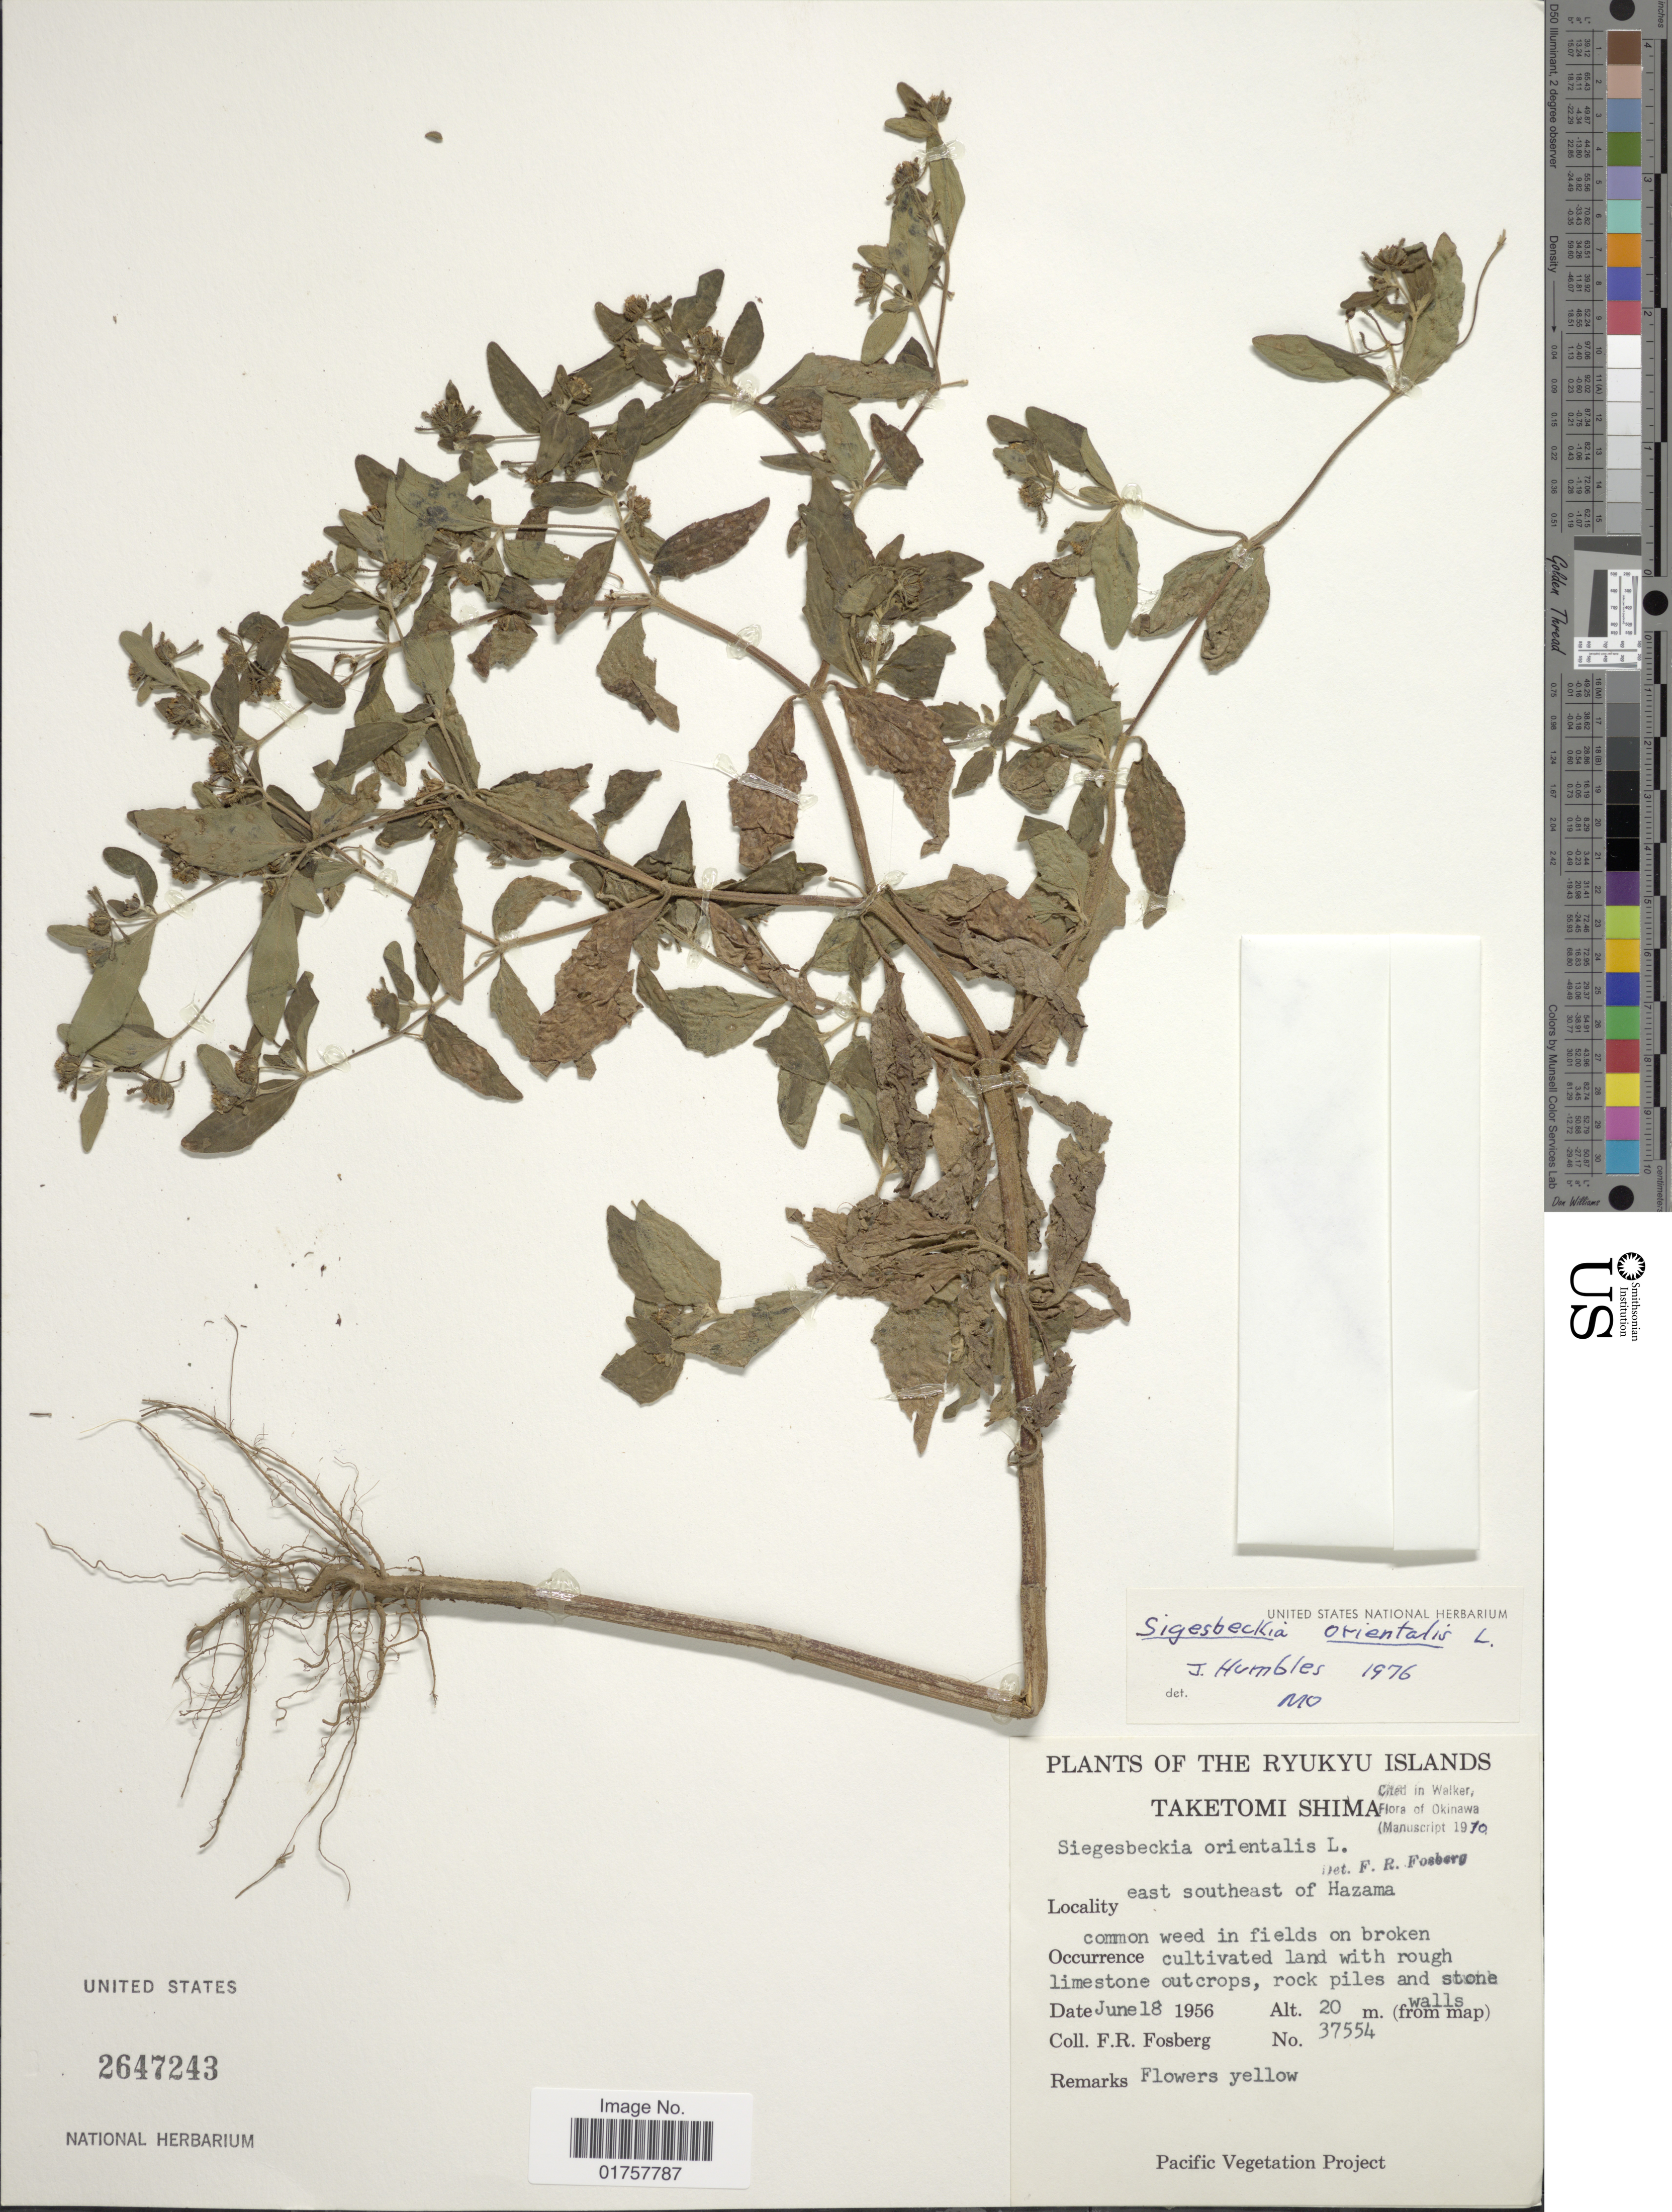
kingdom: Plantae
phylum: Tracheophyta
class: Magnoliopsida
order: Asterales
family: Asteraceae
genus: Sigesbeckia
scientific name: Sigesbeckia orientalis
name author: L.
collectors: F. R. Fosberg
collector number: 37554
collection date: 1956-06-18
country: Japan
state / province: Okinawa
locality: Ryukyu Islands, Taketomi Shima, east southeast of Hazama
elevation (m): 20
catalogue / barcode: US 2647243